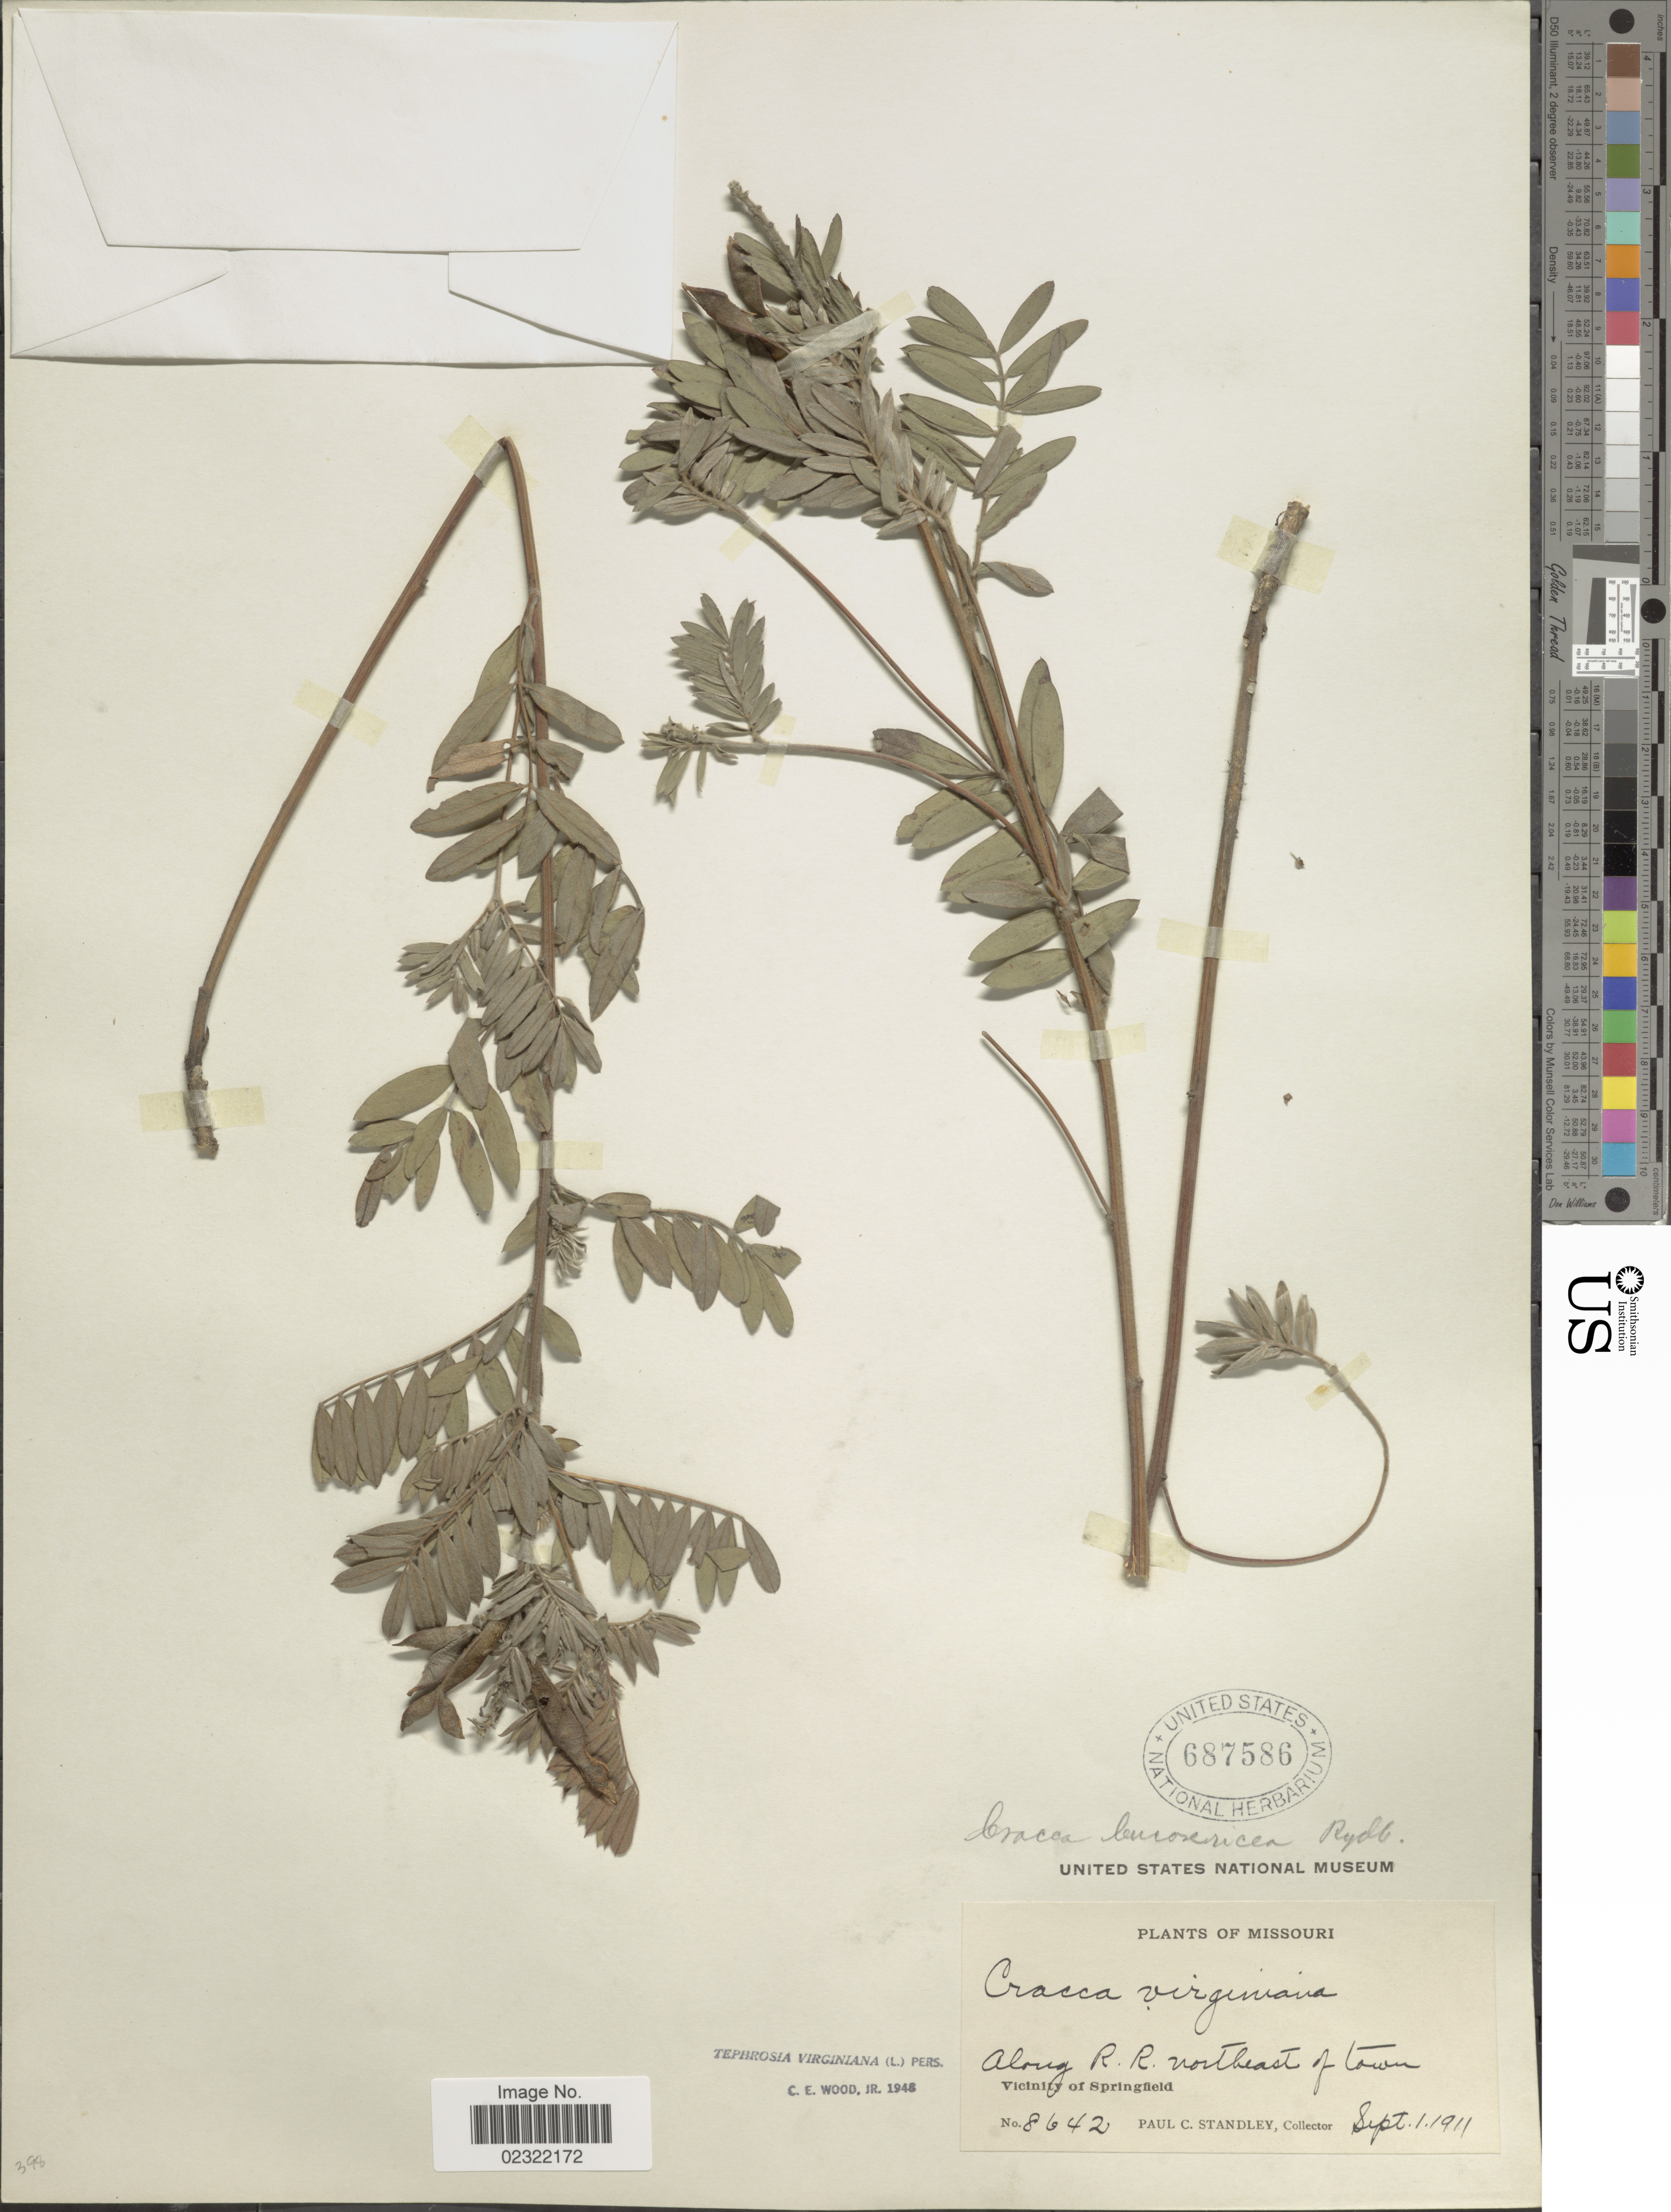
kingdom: Plantae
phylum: Tracheophyta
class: Magnoliopsida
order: Fabales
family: Fabaceae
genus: Tephrosia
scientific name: Tephrosia virginiana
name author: (L.) Pers.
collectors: P. C. Standley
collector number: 8642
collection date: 1911-09-01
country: United States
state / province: Missouri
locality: Along R.R. northeast of town, Vicinity of Springfield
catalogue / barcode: US 687586